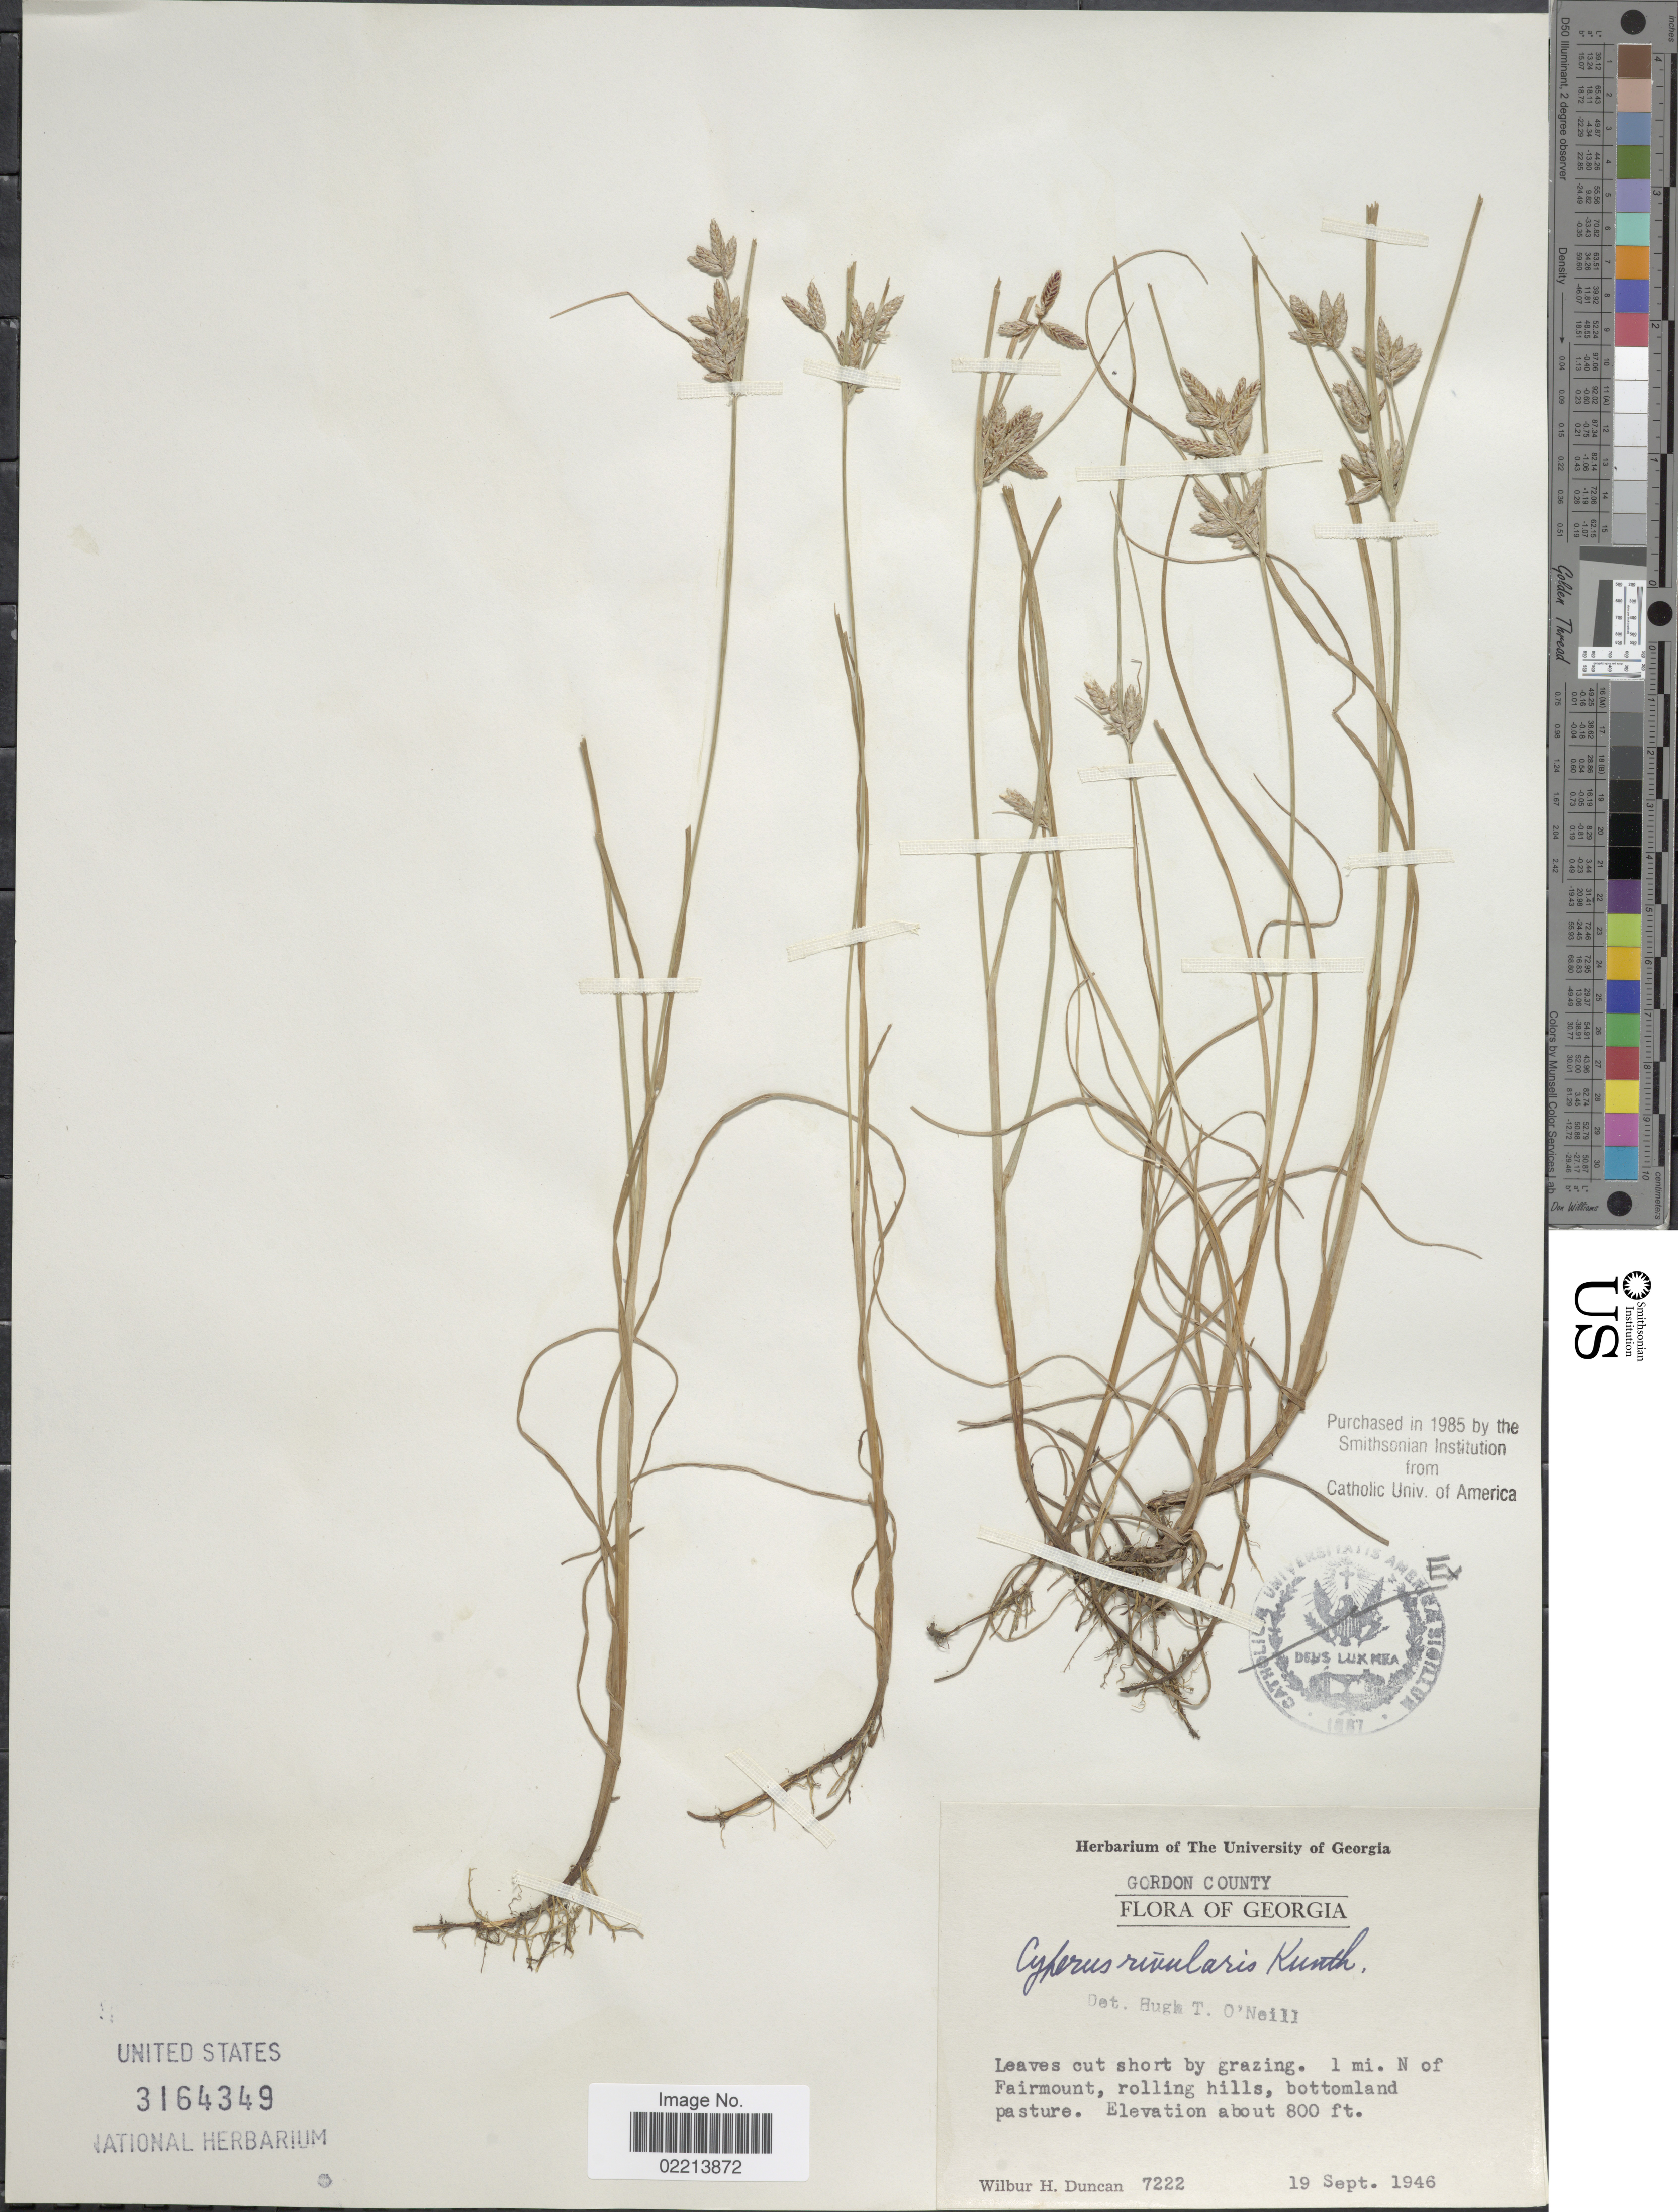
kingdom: Plantae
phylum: Tracheophyta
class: Liliopsida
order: Poales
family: Cyperaceae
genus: Cyperus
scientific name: Cyperus bipartitus Torr.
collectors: W. H. Duncan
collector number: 7222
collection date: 1946-09-19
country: United States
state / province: Georgia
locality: Gordon County. 1 mi. N of Fairmount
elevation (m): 244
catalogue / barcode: US 3164349